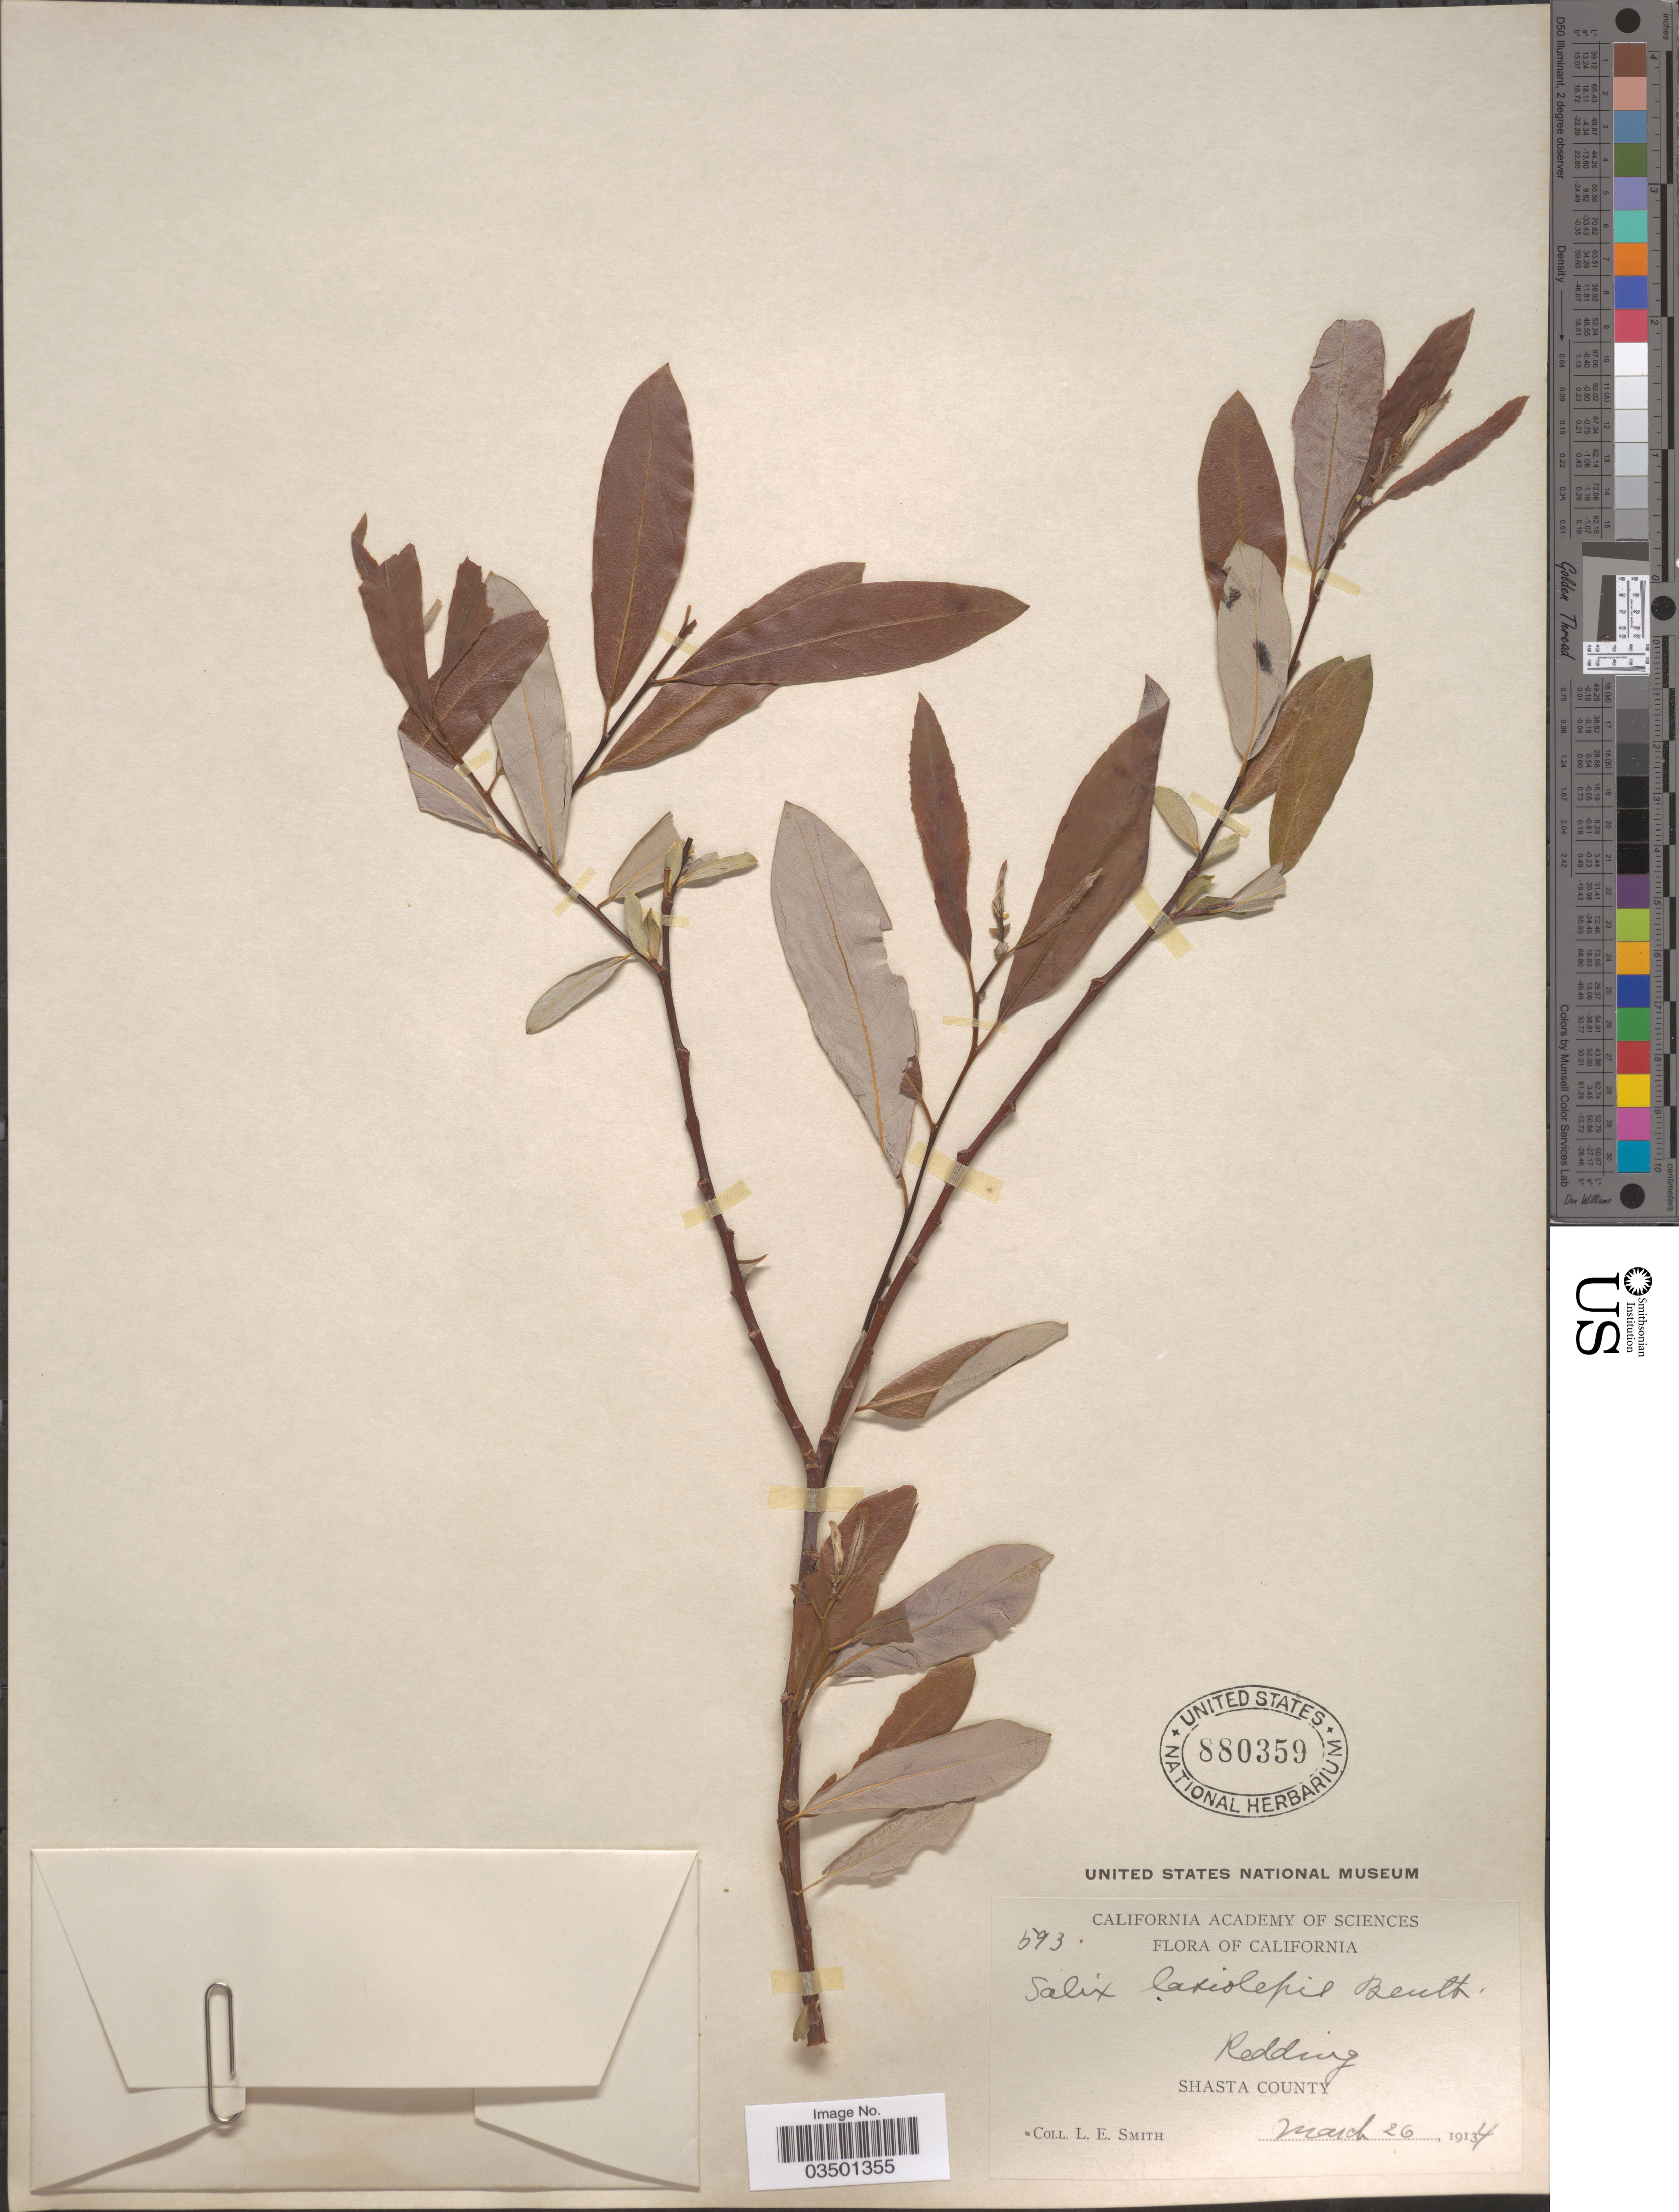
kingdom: Plantae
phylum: Tracheophyta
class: Magnoliopsida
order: Malpighiales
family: Salicaceae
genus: Salix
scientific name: Salix lasiolepis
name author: Benth.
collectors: L. E. Smith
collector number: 593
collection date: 1914-03-26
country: United States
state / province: California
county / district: Shasta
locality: Redding. Shasta County.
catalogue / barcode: US 880359